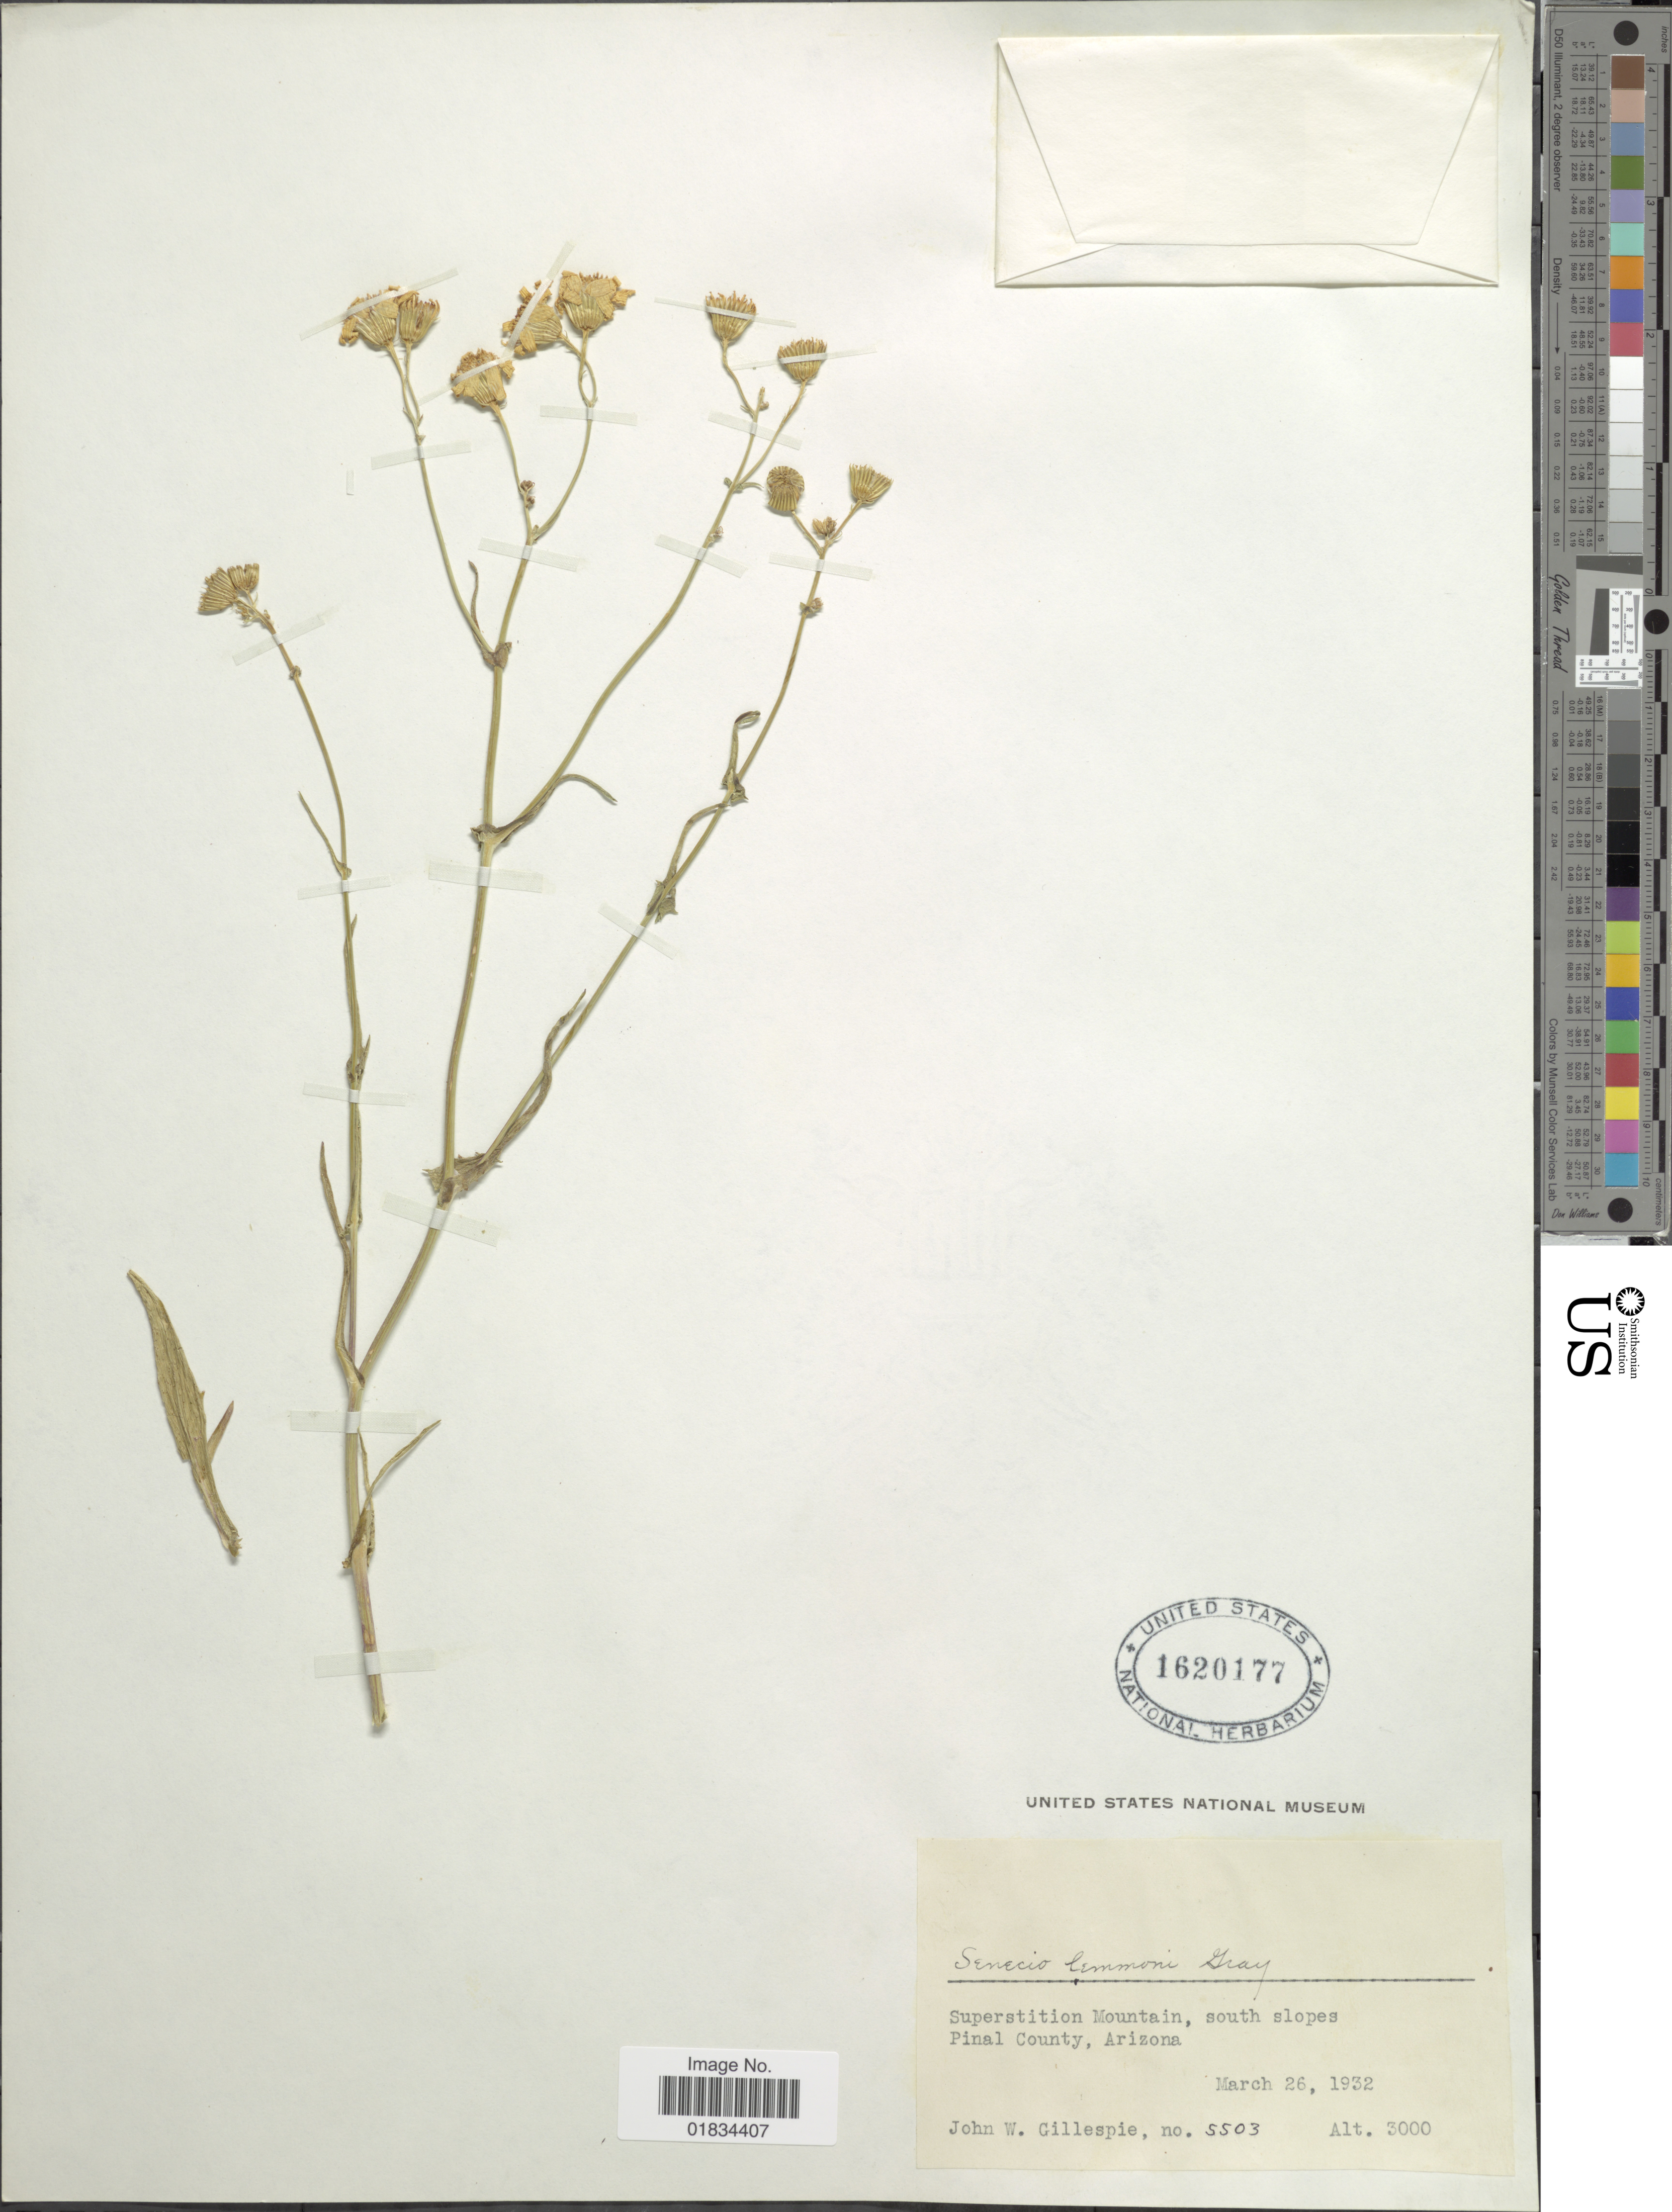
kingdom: Plantae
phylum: Tracheophyta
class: Magnoliopsida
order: Asterales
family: Asteraceae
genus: Senecio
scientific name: Senecio lemmonii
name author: A. Gray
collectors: J. W. Gillespie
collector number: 5503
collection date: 1932-03-26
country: United States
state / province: Arizona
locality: Superstition Mountain, south slopes Pinal County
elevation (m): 914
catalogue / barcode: US 1620177